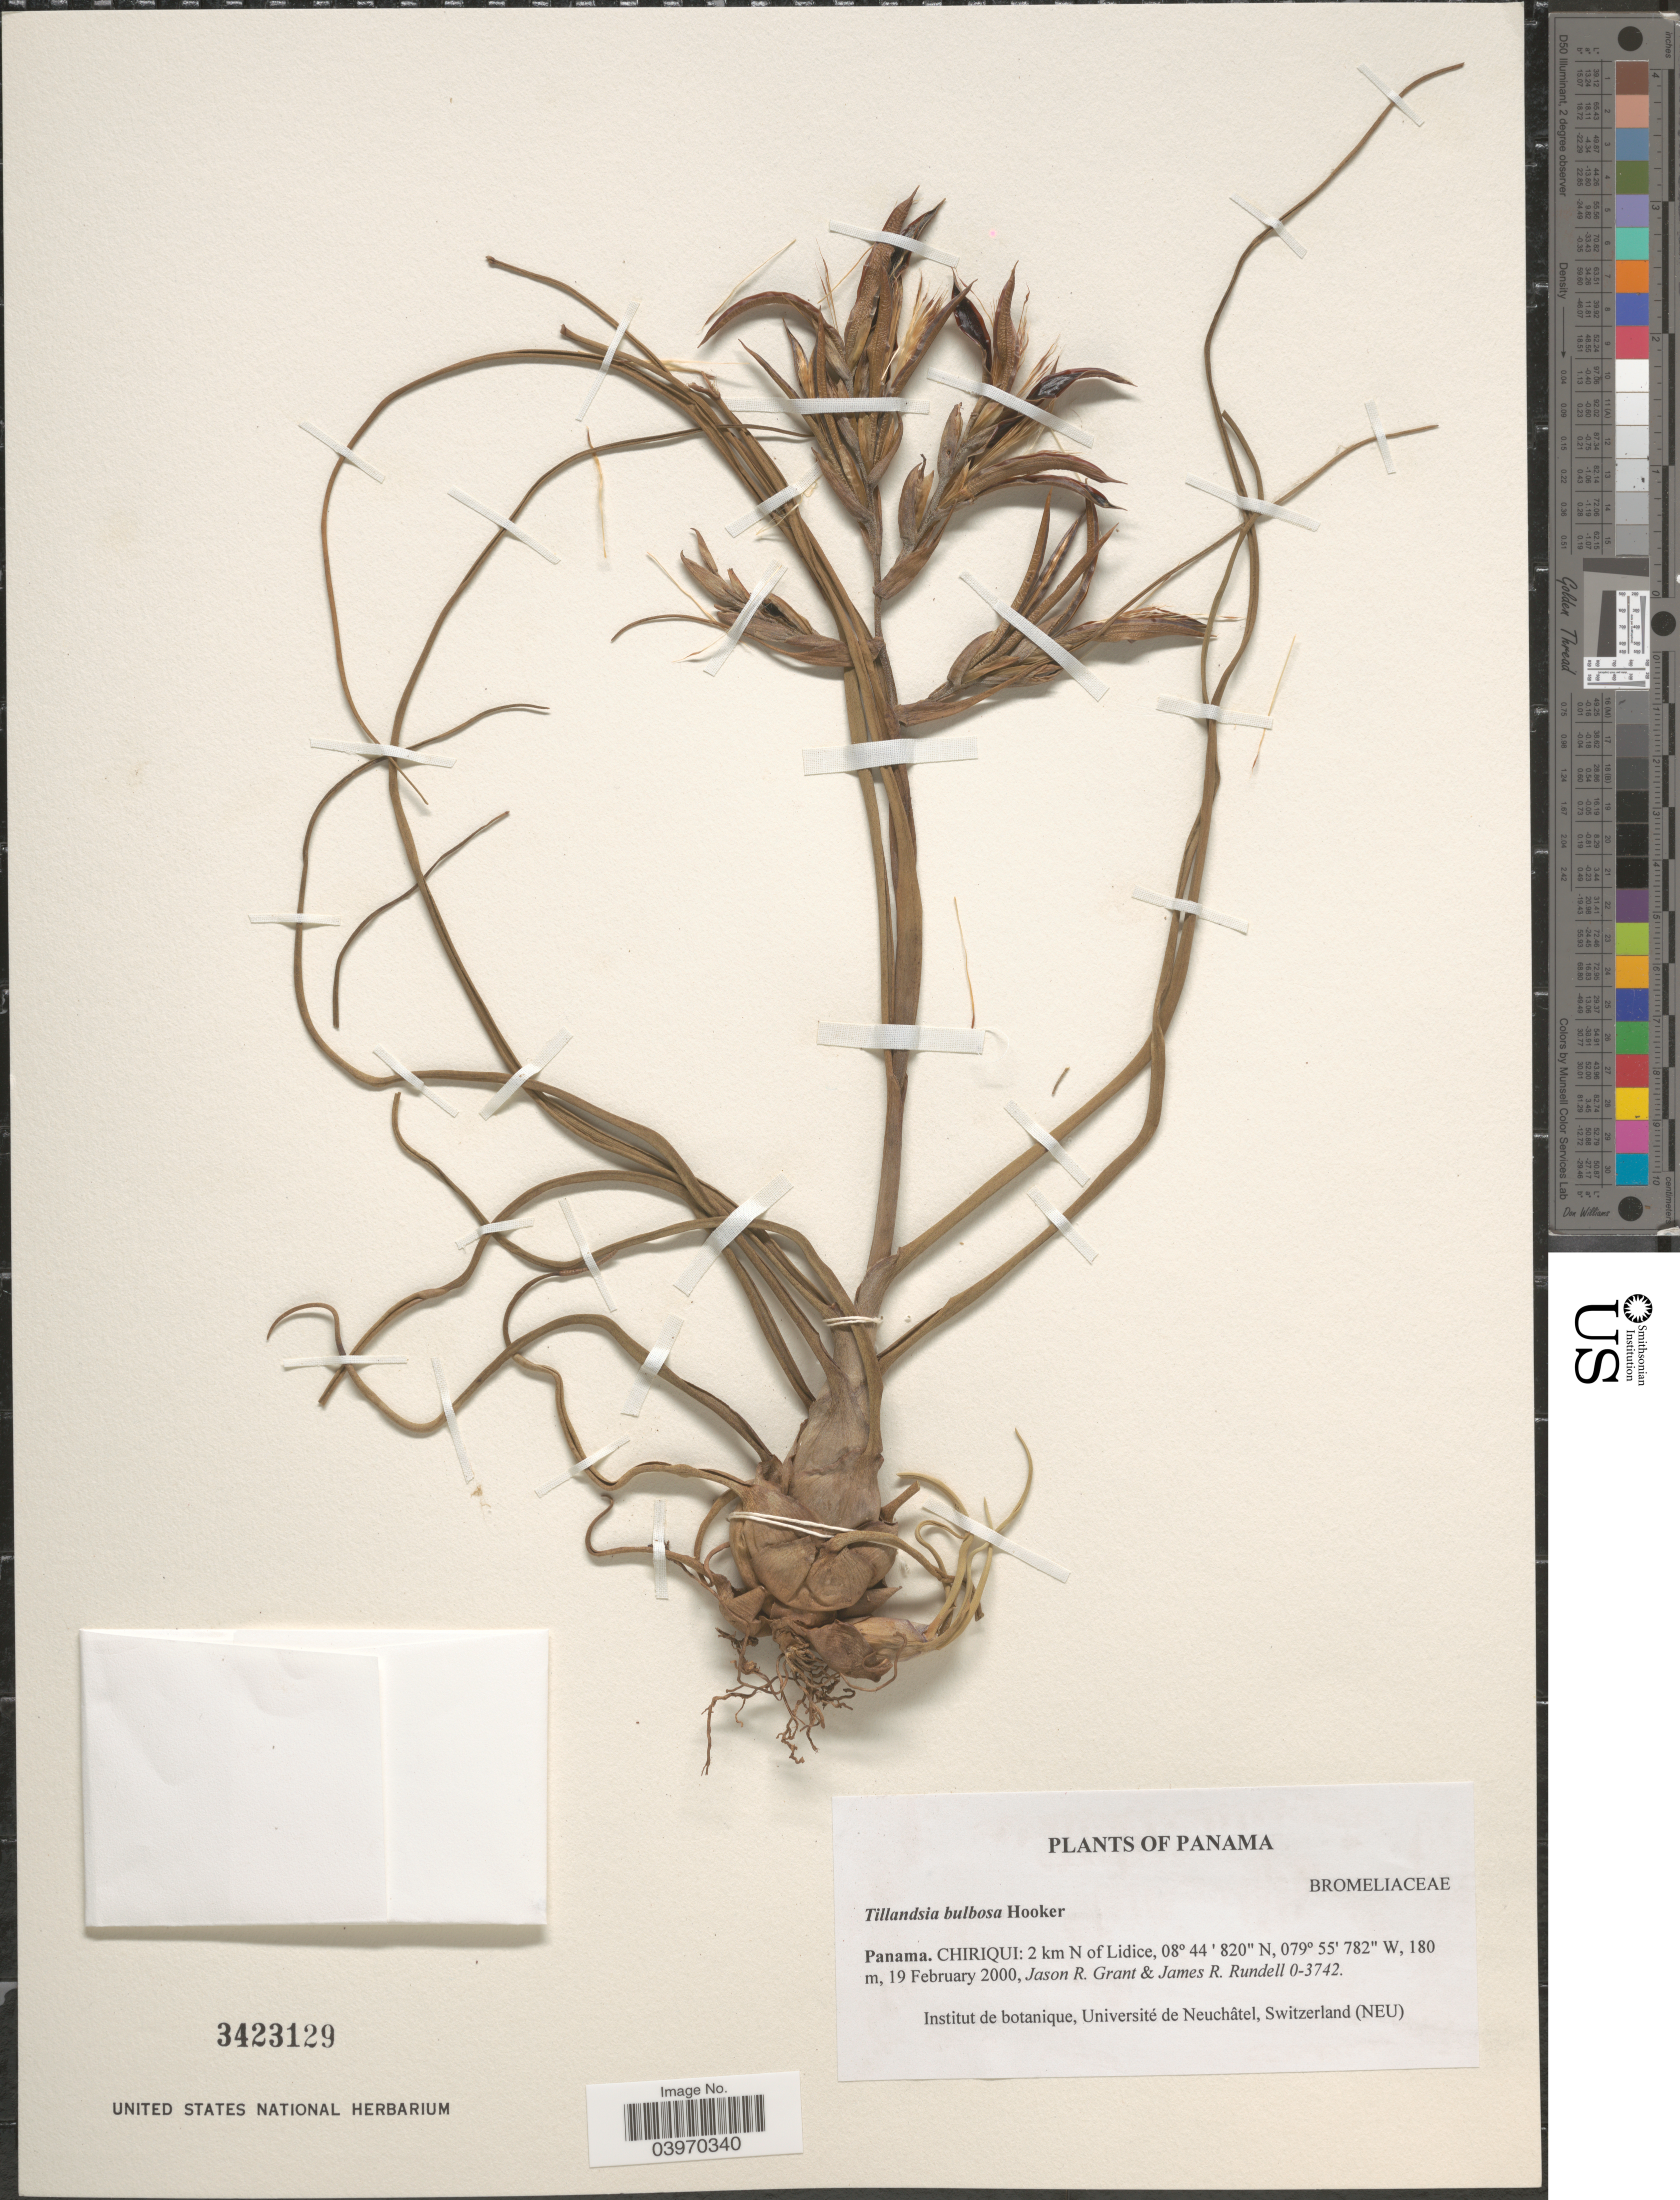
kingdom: Plantae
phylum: Tracheophyta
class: Liliopsida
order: Poales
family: Bromeliaceae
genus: Tillandsia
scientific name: Tillandsia bulbosa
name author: Hook.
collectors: J. R. Grant & J. R. Rundell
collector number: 0-3742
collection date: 2000-02-19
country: Panama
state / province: Chiriqui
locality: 2 km N of Lidice.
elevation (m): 180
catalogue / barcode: US 3423129